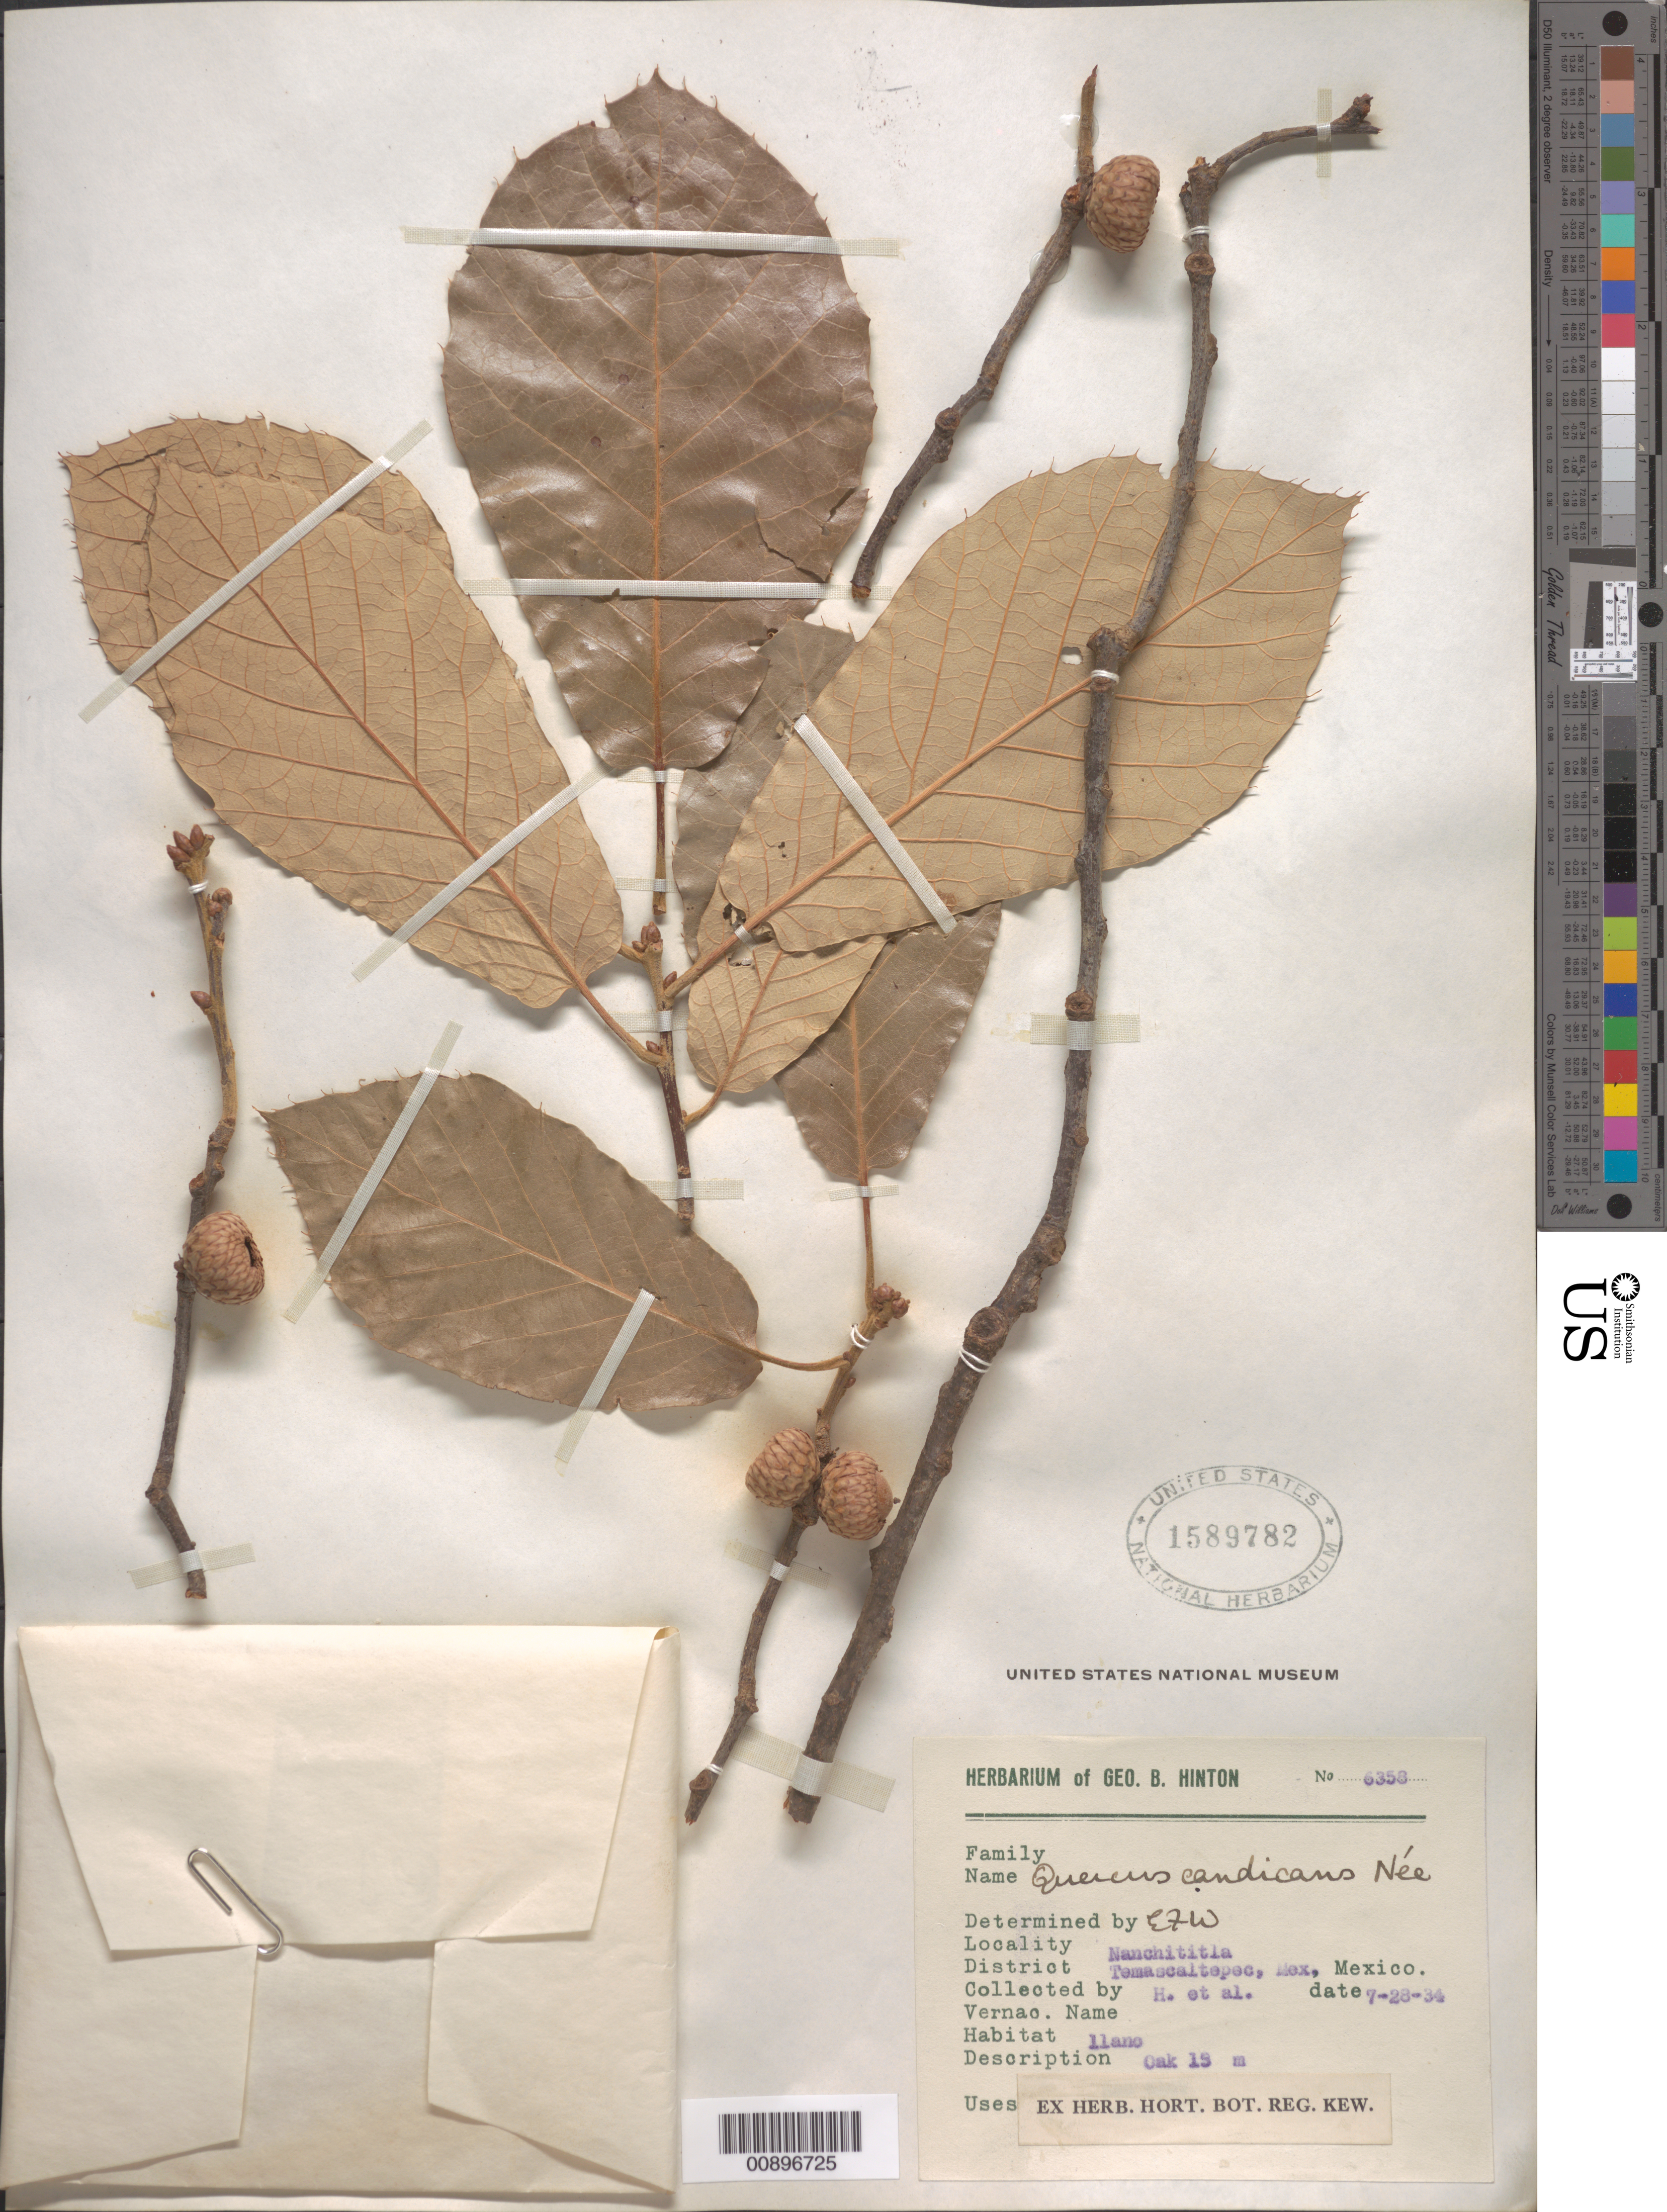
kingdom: Plantae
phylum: Tracheophyta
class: Magnoliopsida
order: Fagales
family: Fagaceae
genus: Quercus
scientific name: Quercus candicans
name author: Née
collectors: G. B. Hinton & et al.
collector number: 6358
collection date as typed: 28 Jul 1934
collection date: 1934-07-28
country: Mexico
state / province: México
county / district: Temascaltepec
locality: Nanchititla, District Temascaltepec, Estado México.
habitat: Llano.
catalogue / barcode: US 1589782